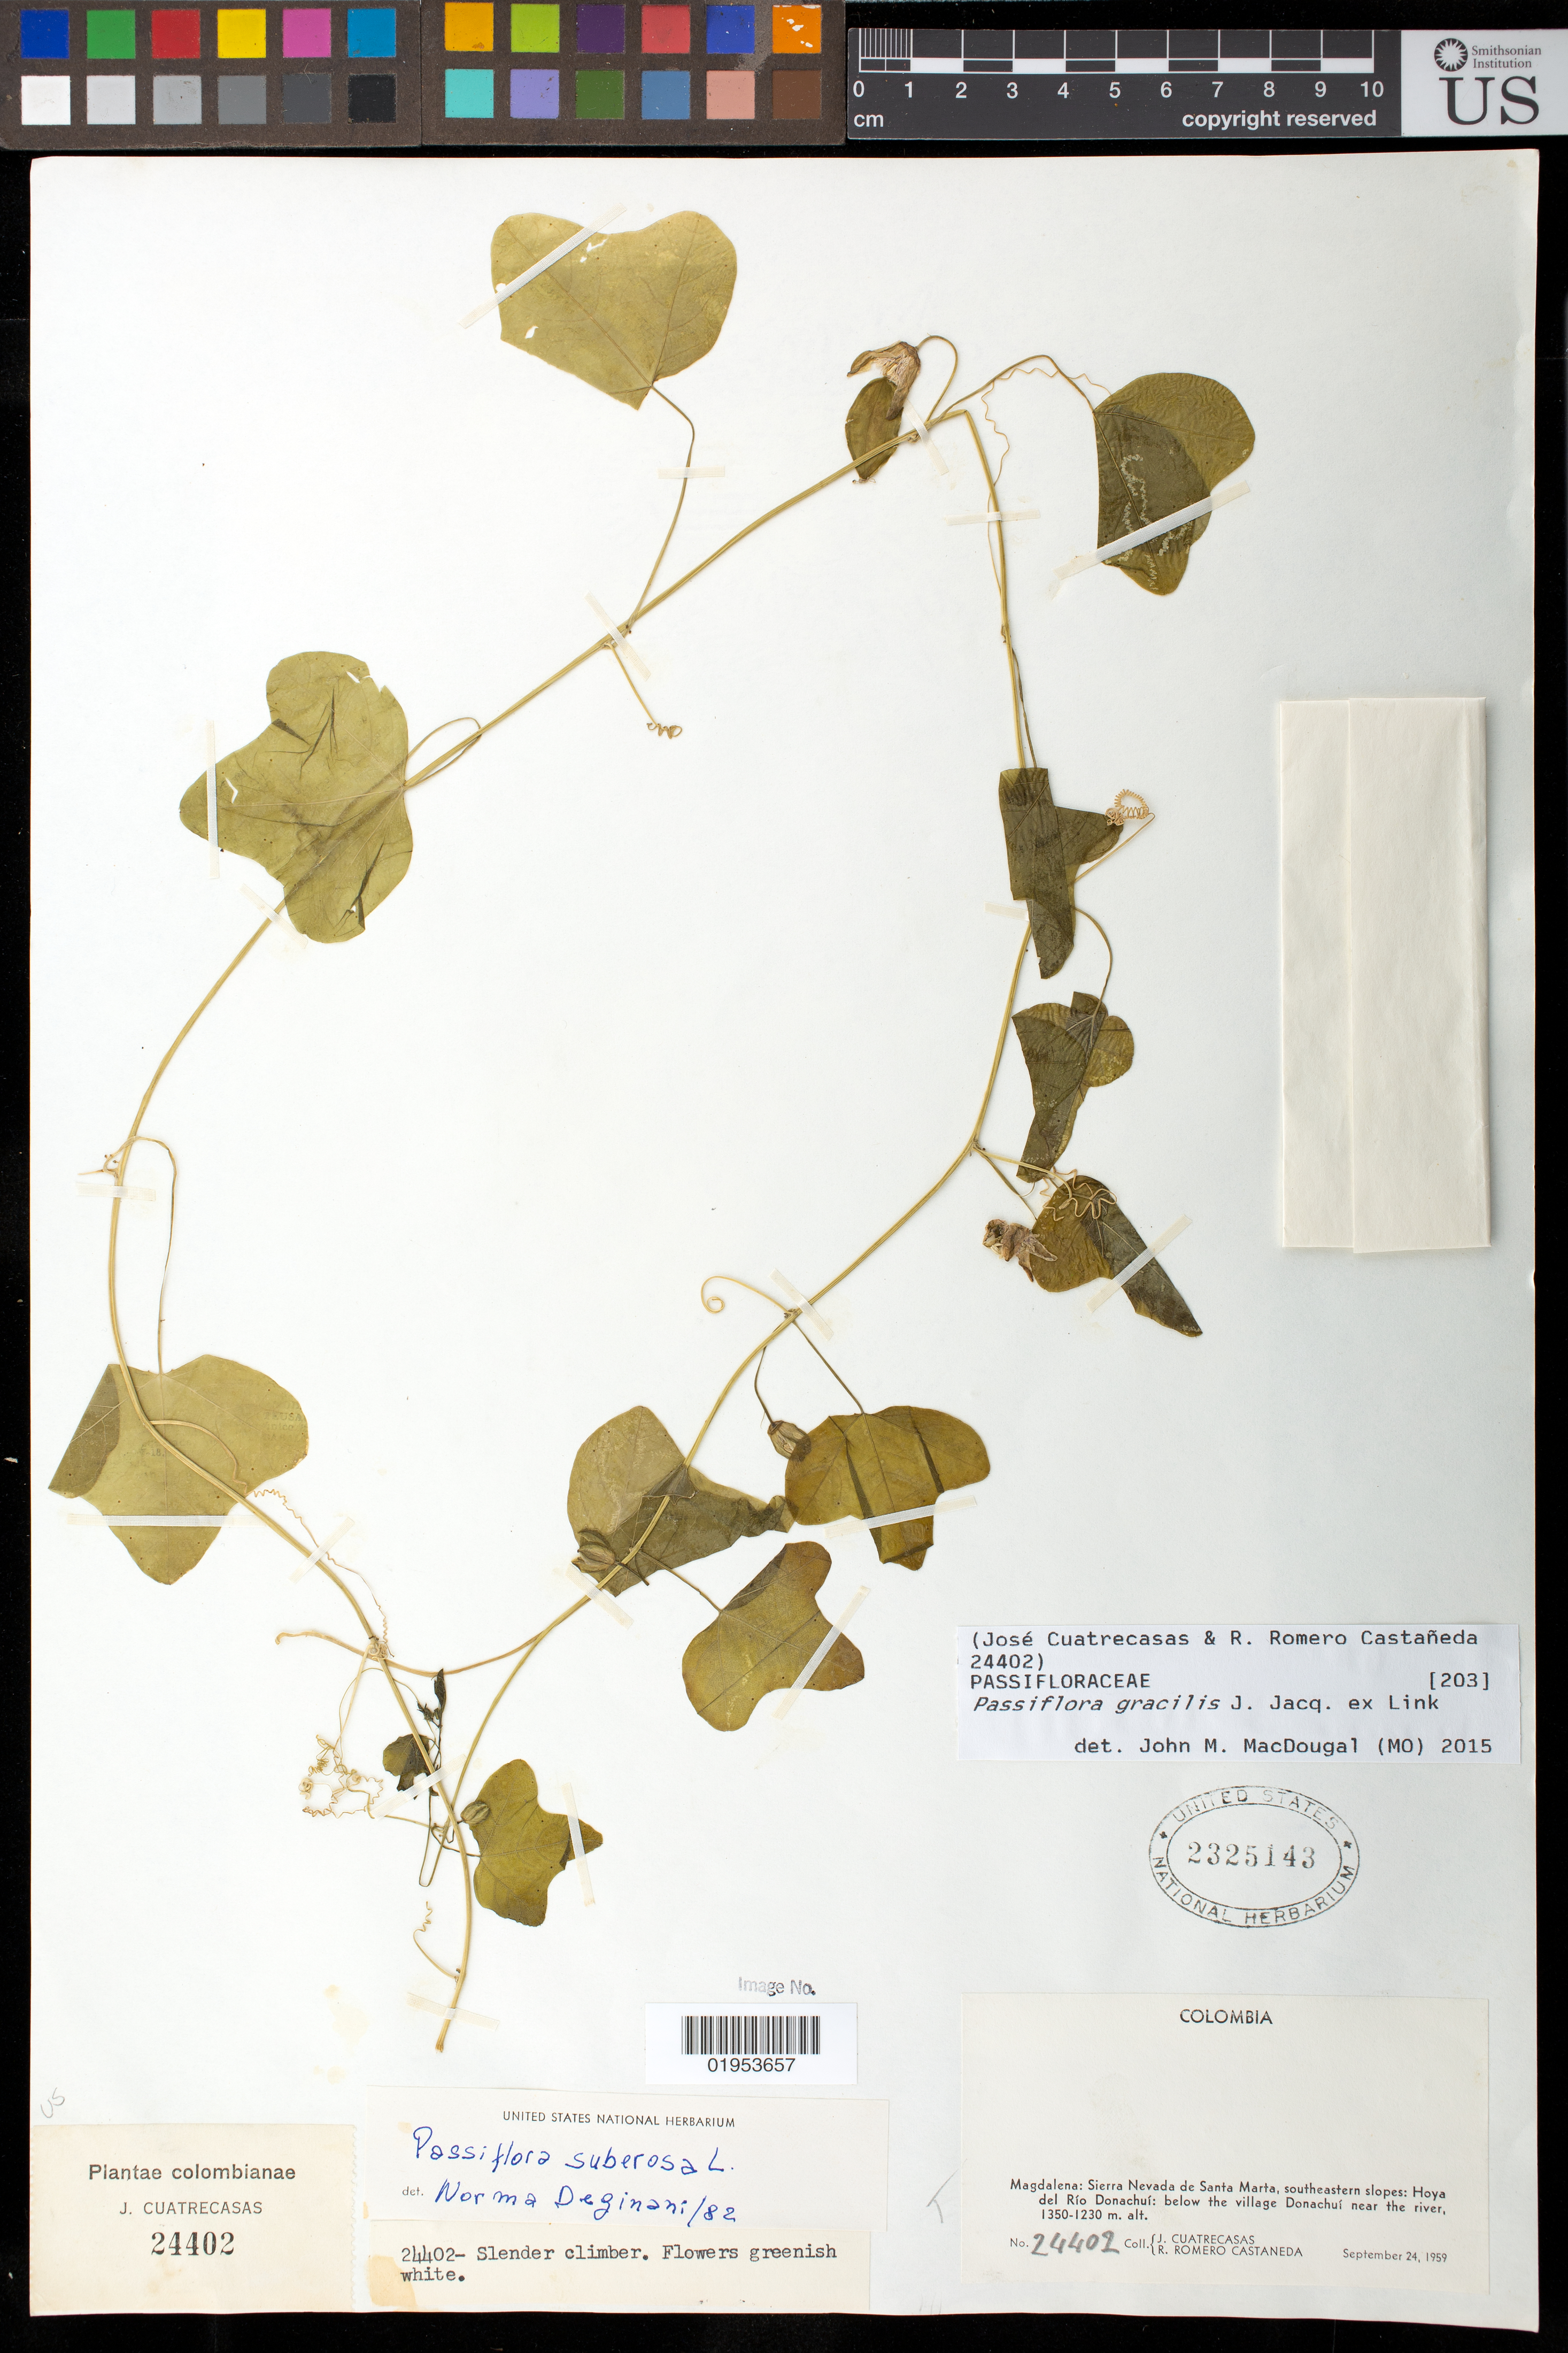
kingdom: Plantae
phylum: Tracheophyta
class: Magnoliopsida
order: Malpighiales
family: Passifloraceae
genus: Passiflora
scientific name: Passiflora gracilis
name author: J. Jacq. ex Link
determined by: MacDougal, John M.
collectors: J. Cuatrecasas & R. Romero Castañeda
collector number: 24402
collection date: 1959-09-24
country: Colombia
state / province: Magdalena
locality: Sierra Nevada de Santa Marta, southeastern slopes: Hoya del Río Donachuí, below the village Donachuí, near the river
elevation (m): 1230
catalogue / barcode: US 2325143